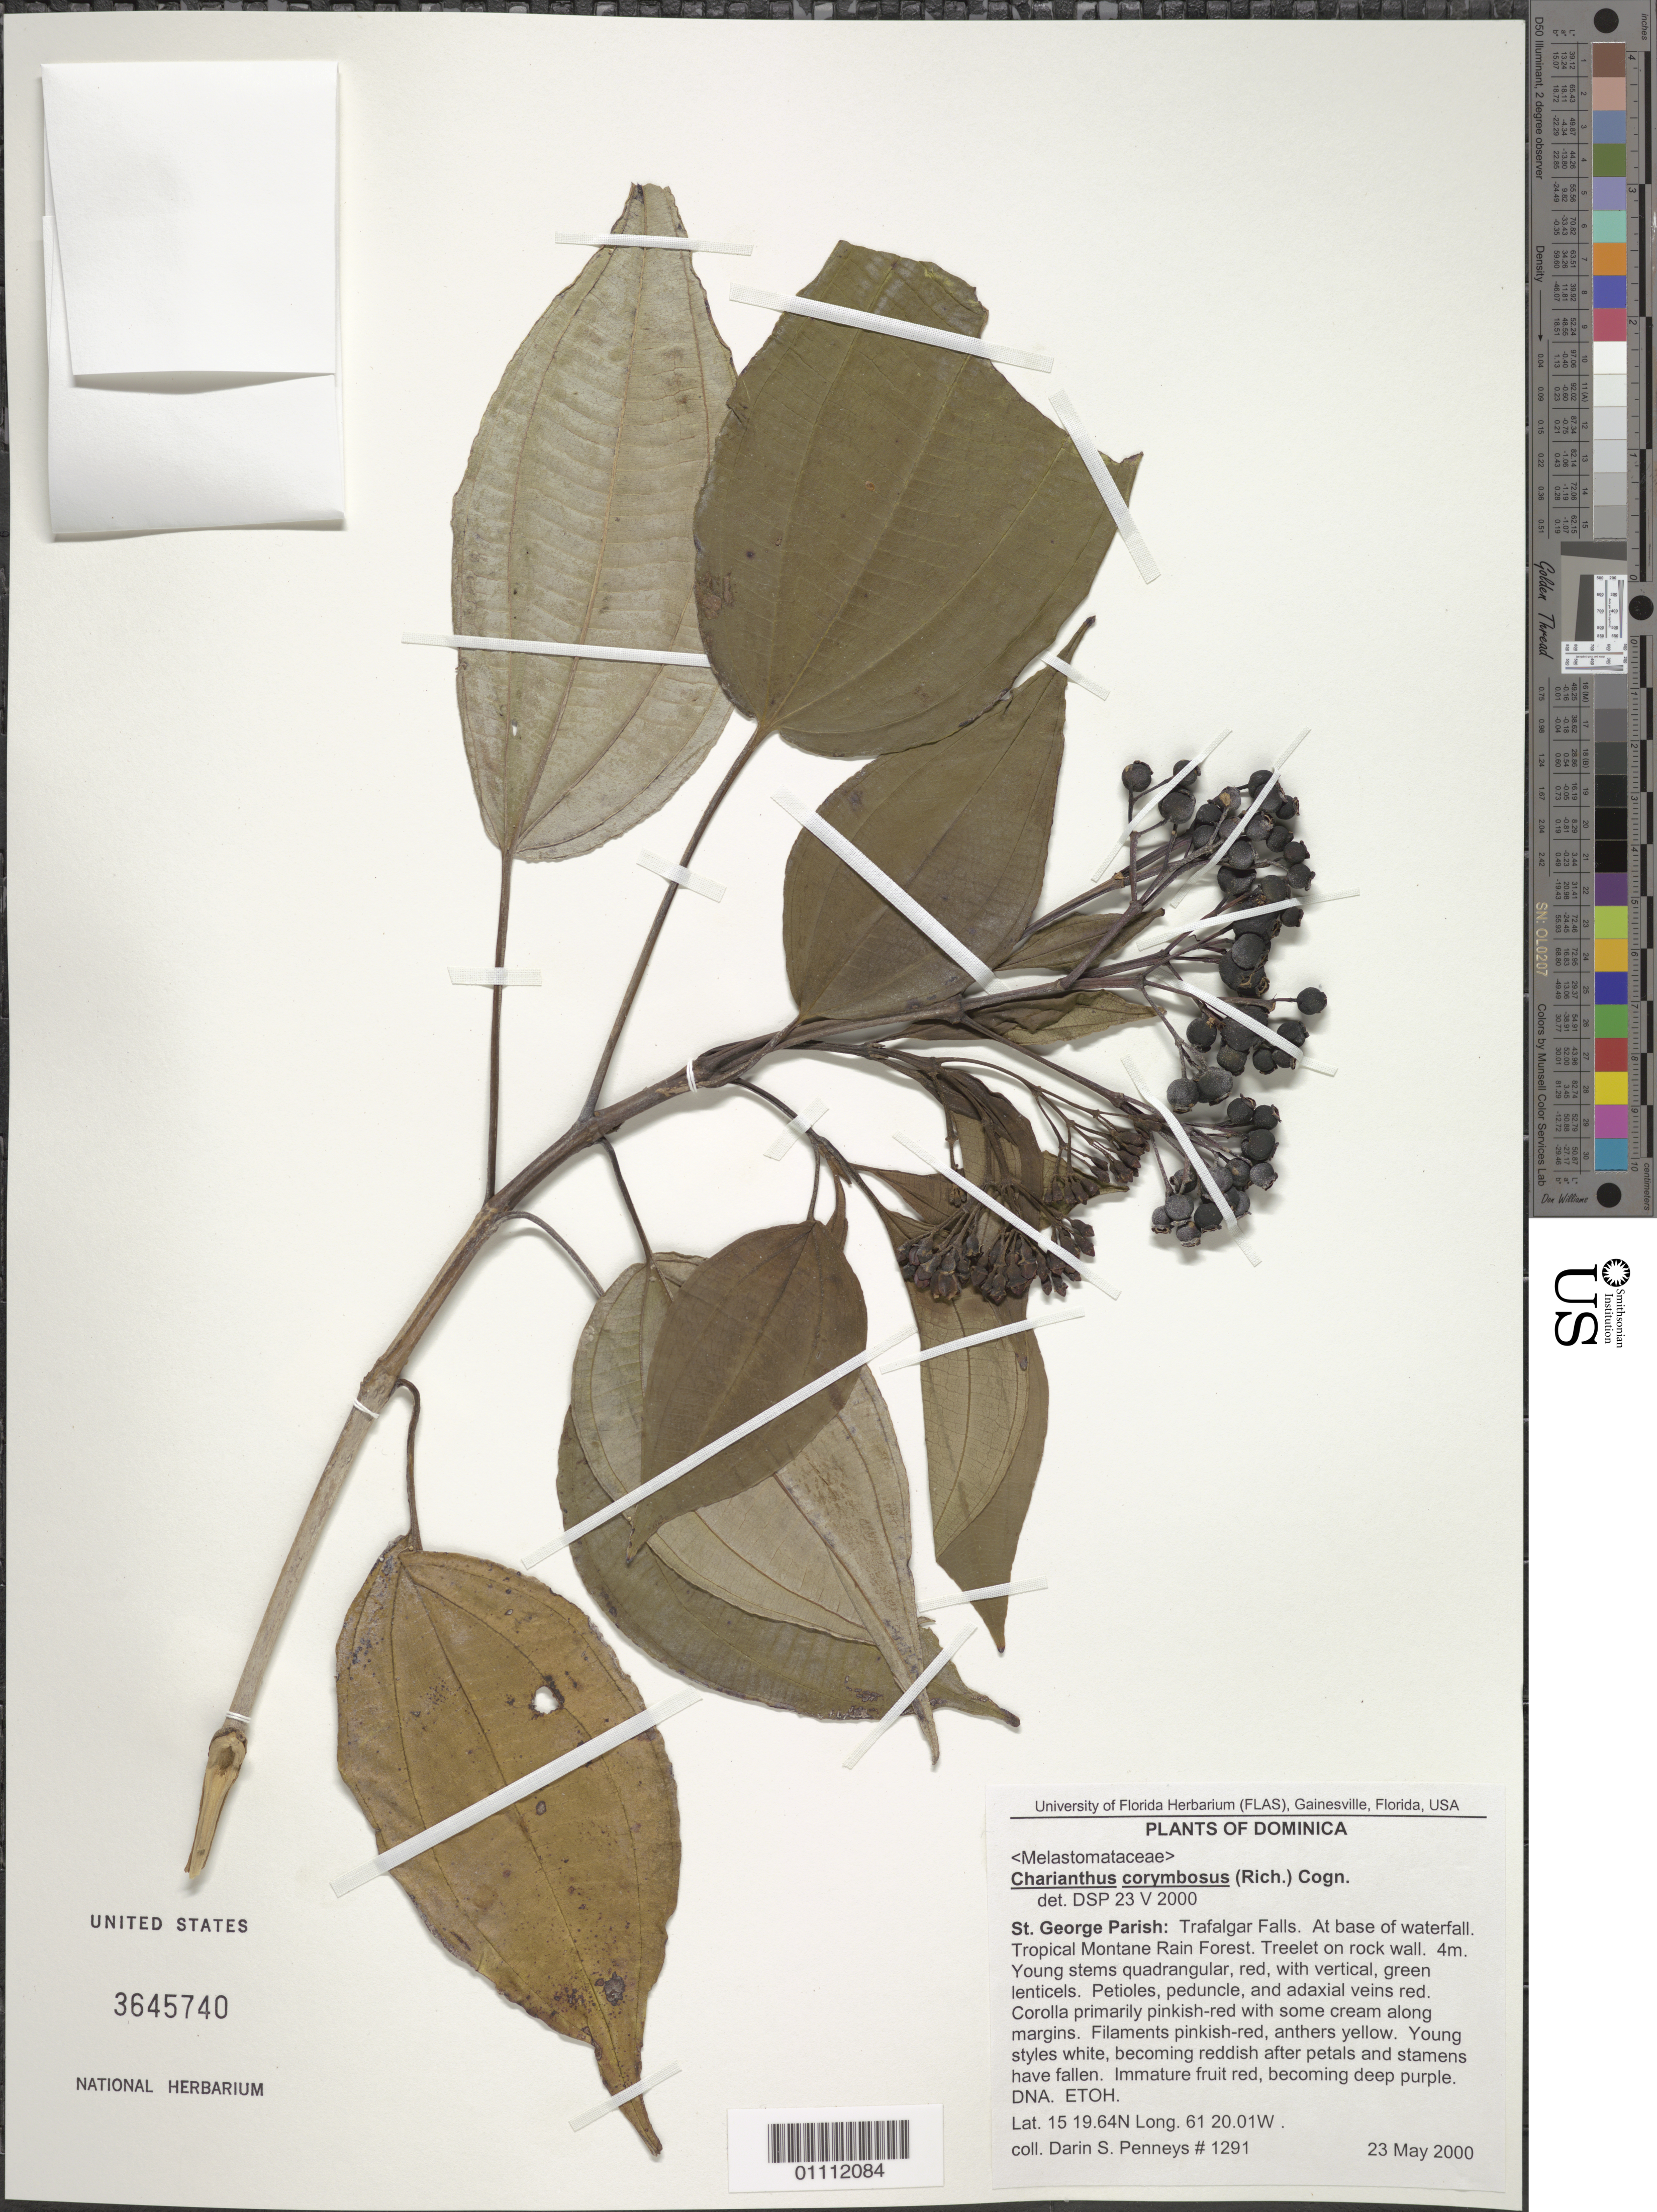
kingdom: Plantae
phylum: Tracheophyta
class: Magnoliopsida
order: Myrtales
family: Melastomataceae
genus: Charianthus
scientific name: Charianthus corymbosus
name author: (Rich.) Cogn.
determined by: Pennys, D. S.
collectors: D. S. Penneys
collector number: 1291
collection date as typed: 23 May 2000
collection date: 2000-05-23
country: Dominica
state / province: St. George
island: Dominica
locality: Trafalgar Falls, at base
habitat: Tropical montane rain forest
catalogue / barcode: US 3645740